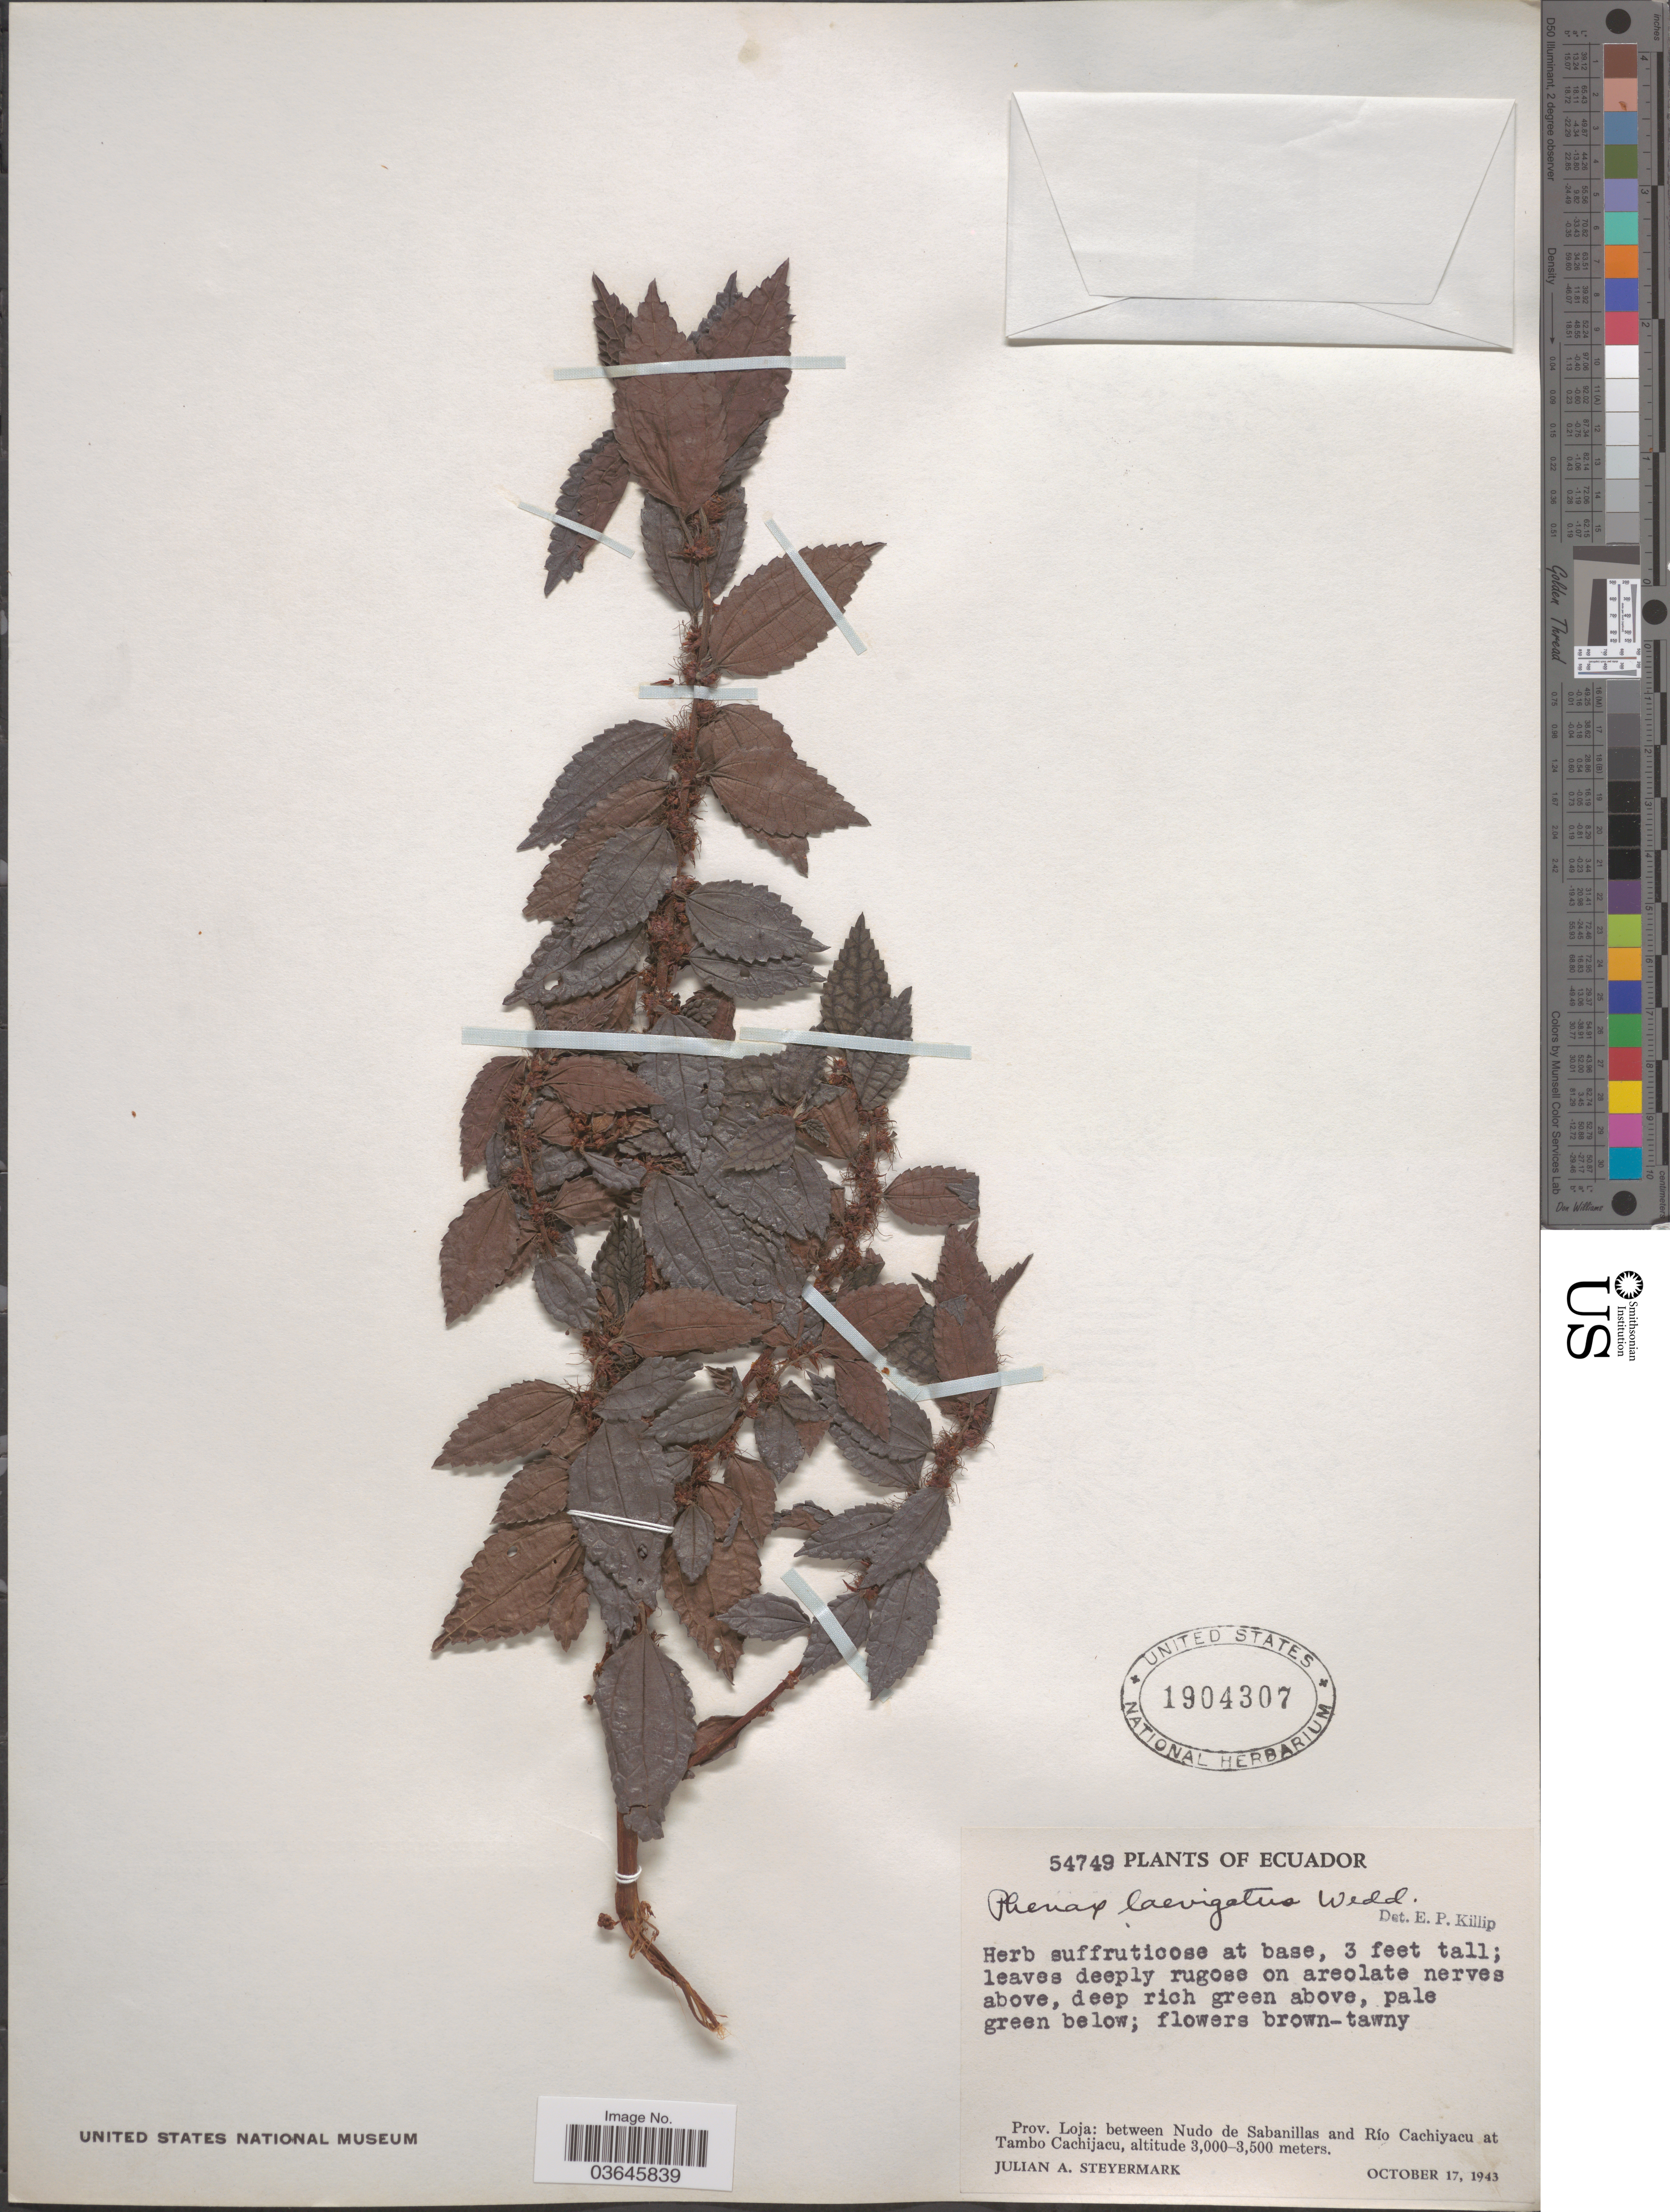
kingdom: Plantae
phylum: Tracheophyta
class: Magnoliopsida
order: Rosales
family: Urticaceae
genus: Phenax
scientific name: Phenax laevigatus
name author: Wedd.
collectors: J. Steyermark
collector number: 54749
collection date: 1943-10-17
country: Ecuador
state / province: Loja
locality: Between Nudo de Sabanillas and Río Cachiyacu at Tambp Cachijacu.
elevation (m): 3000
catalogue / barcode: US 1904307